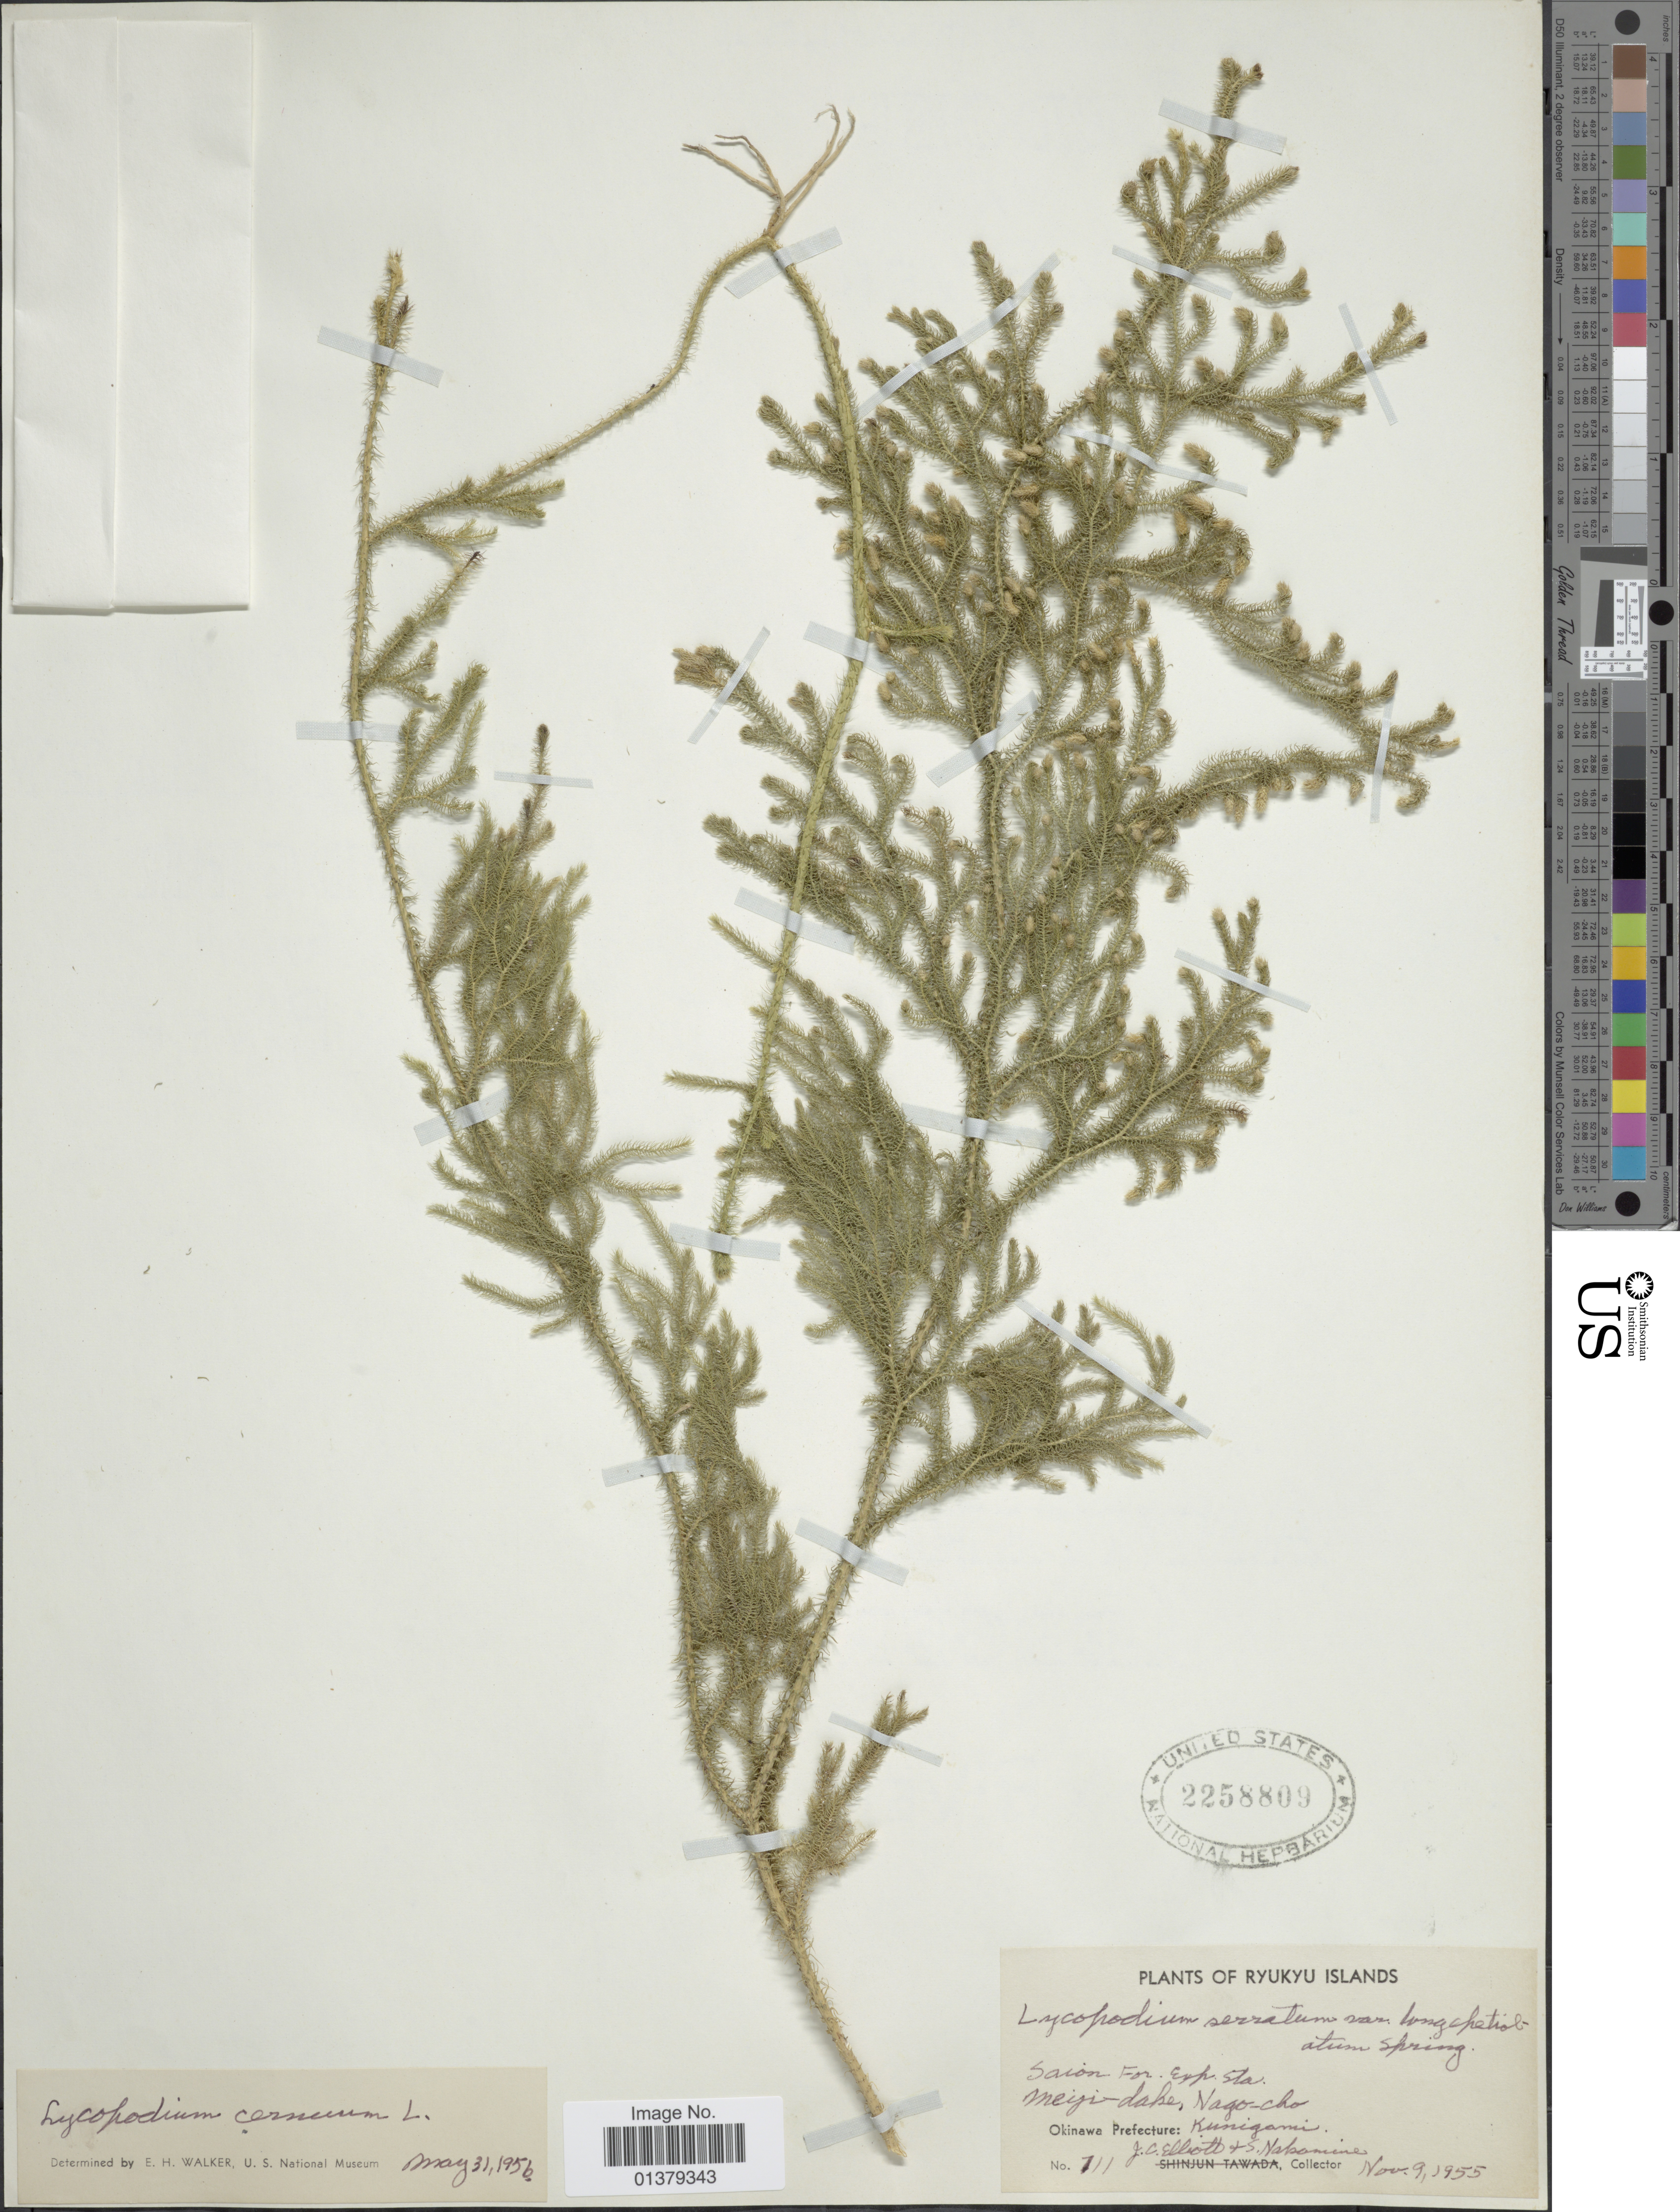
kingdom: Plantae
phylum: Tracheophyta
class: Lycopodiopsida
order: Lycopodiales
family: Lycopodiaceae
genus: Palhinhaea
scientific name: Palhinhaea cernua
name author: (L.) Vasc. & Franco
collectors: J. Elliot & S. Nakamine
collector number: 711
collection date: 1955-11-09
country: Japan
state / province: Okinawa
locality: The Ryukyu Islands, Meigi-dake, nago-cho, Okinawa Prefecture: Kunigami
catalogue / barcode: US 2258809